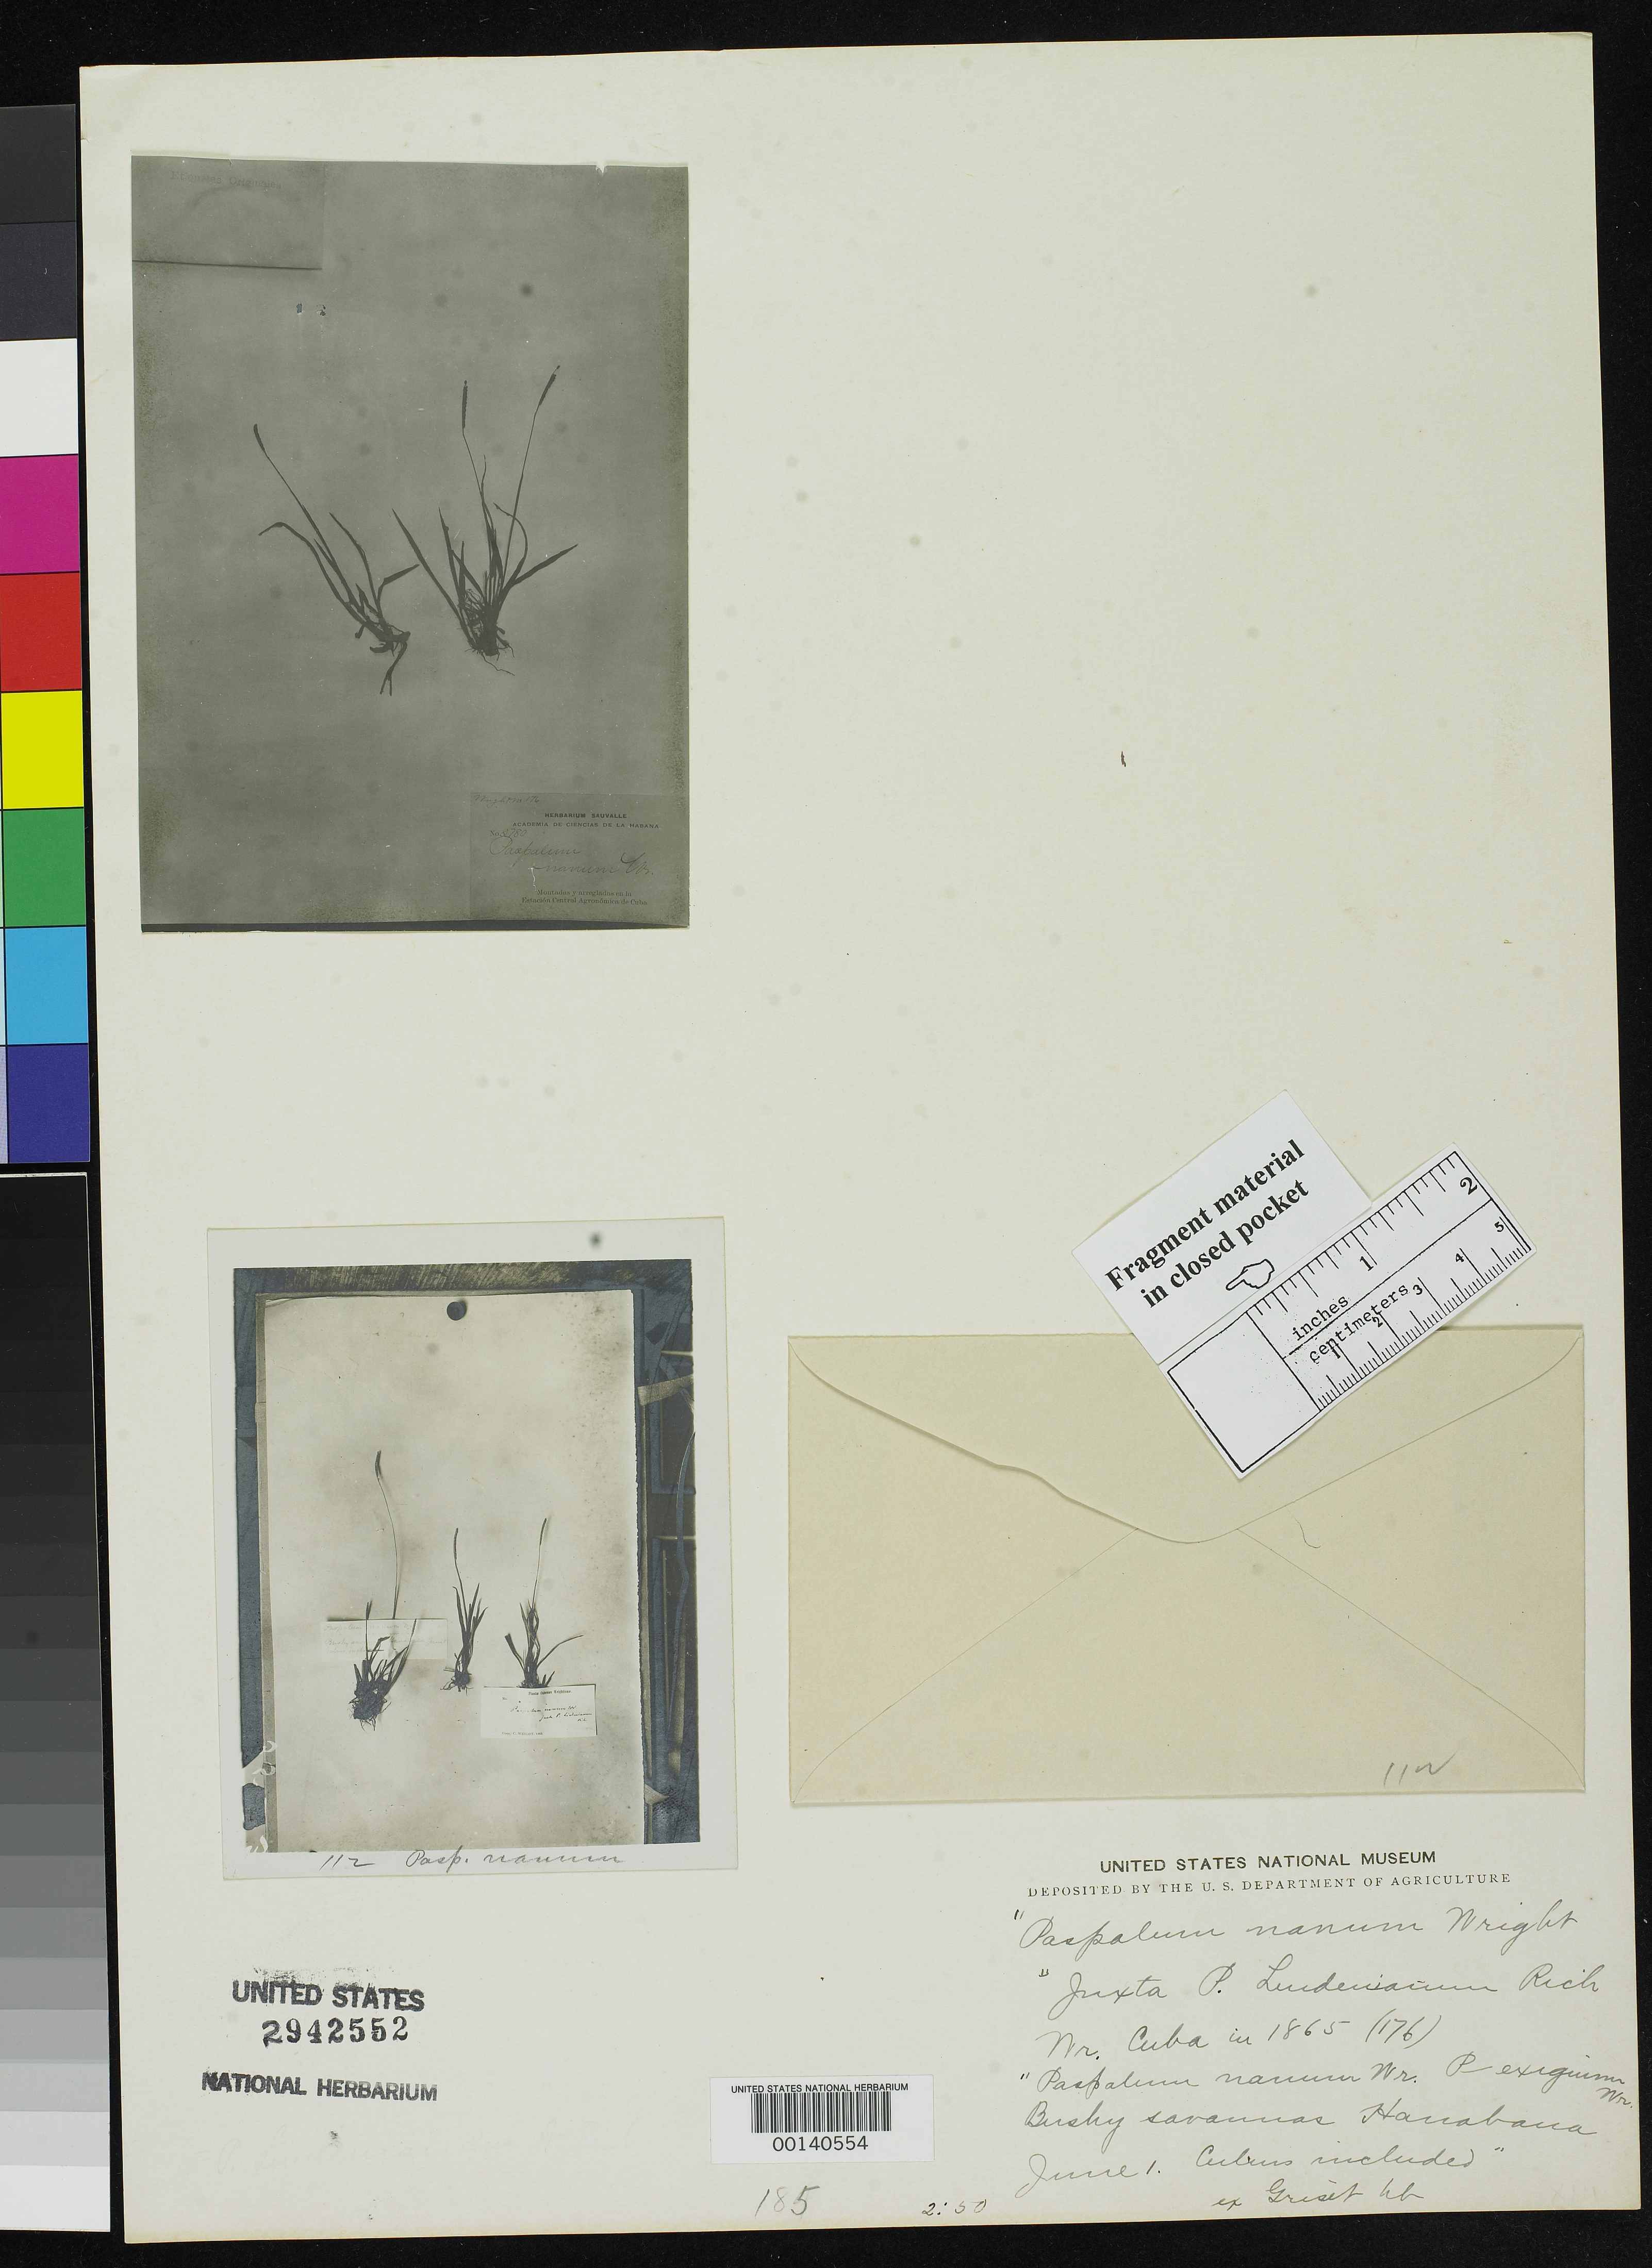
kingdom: Plantae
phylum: Tracheophyta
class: Liliopsida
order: Poales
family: Poaceae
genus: Paspalum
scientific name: Paspalum nanum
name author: C. Wright ex Griseb.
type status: Type Fragment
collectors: C. Wright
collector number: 176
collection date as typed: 01 Jun 1865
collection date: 1865-06-01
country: Cuba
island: Greater Antilles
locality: Hanabana.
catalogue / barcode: US 2942552